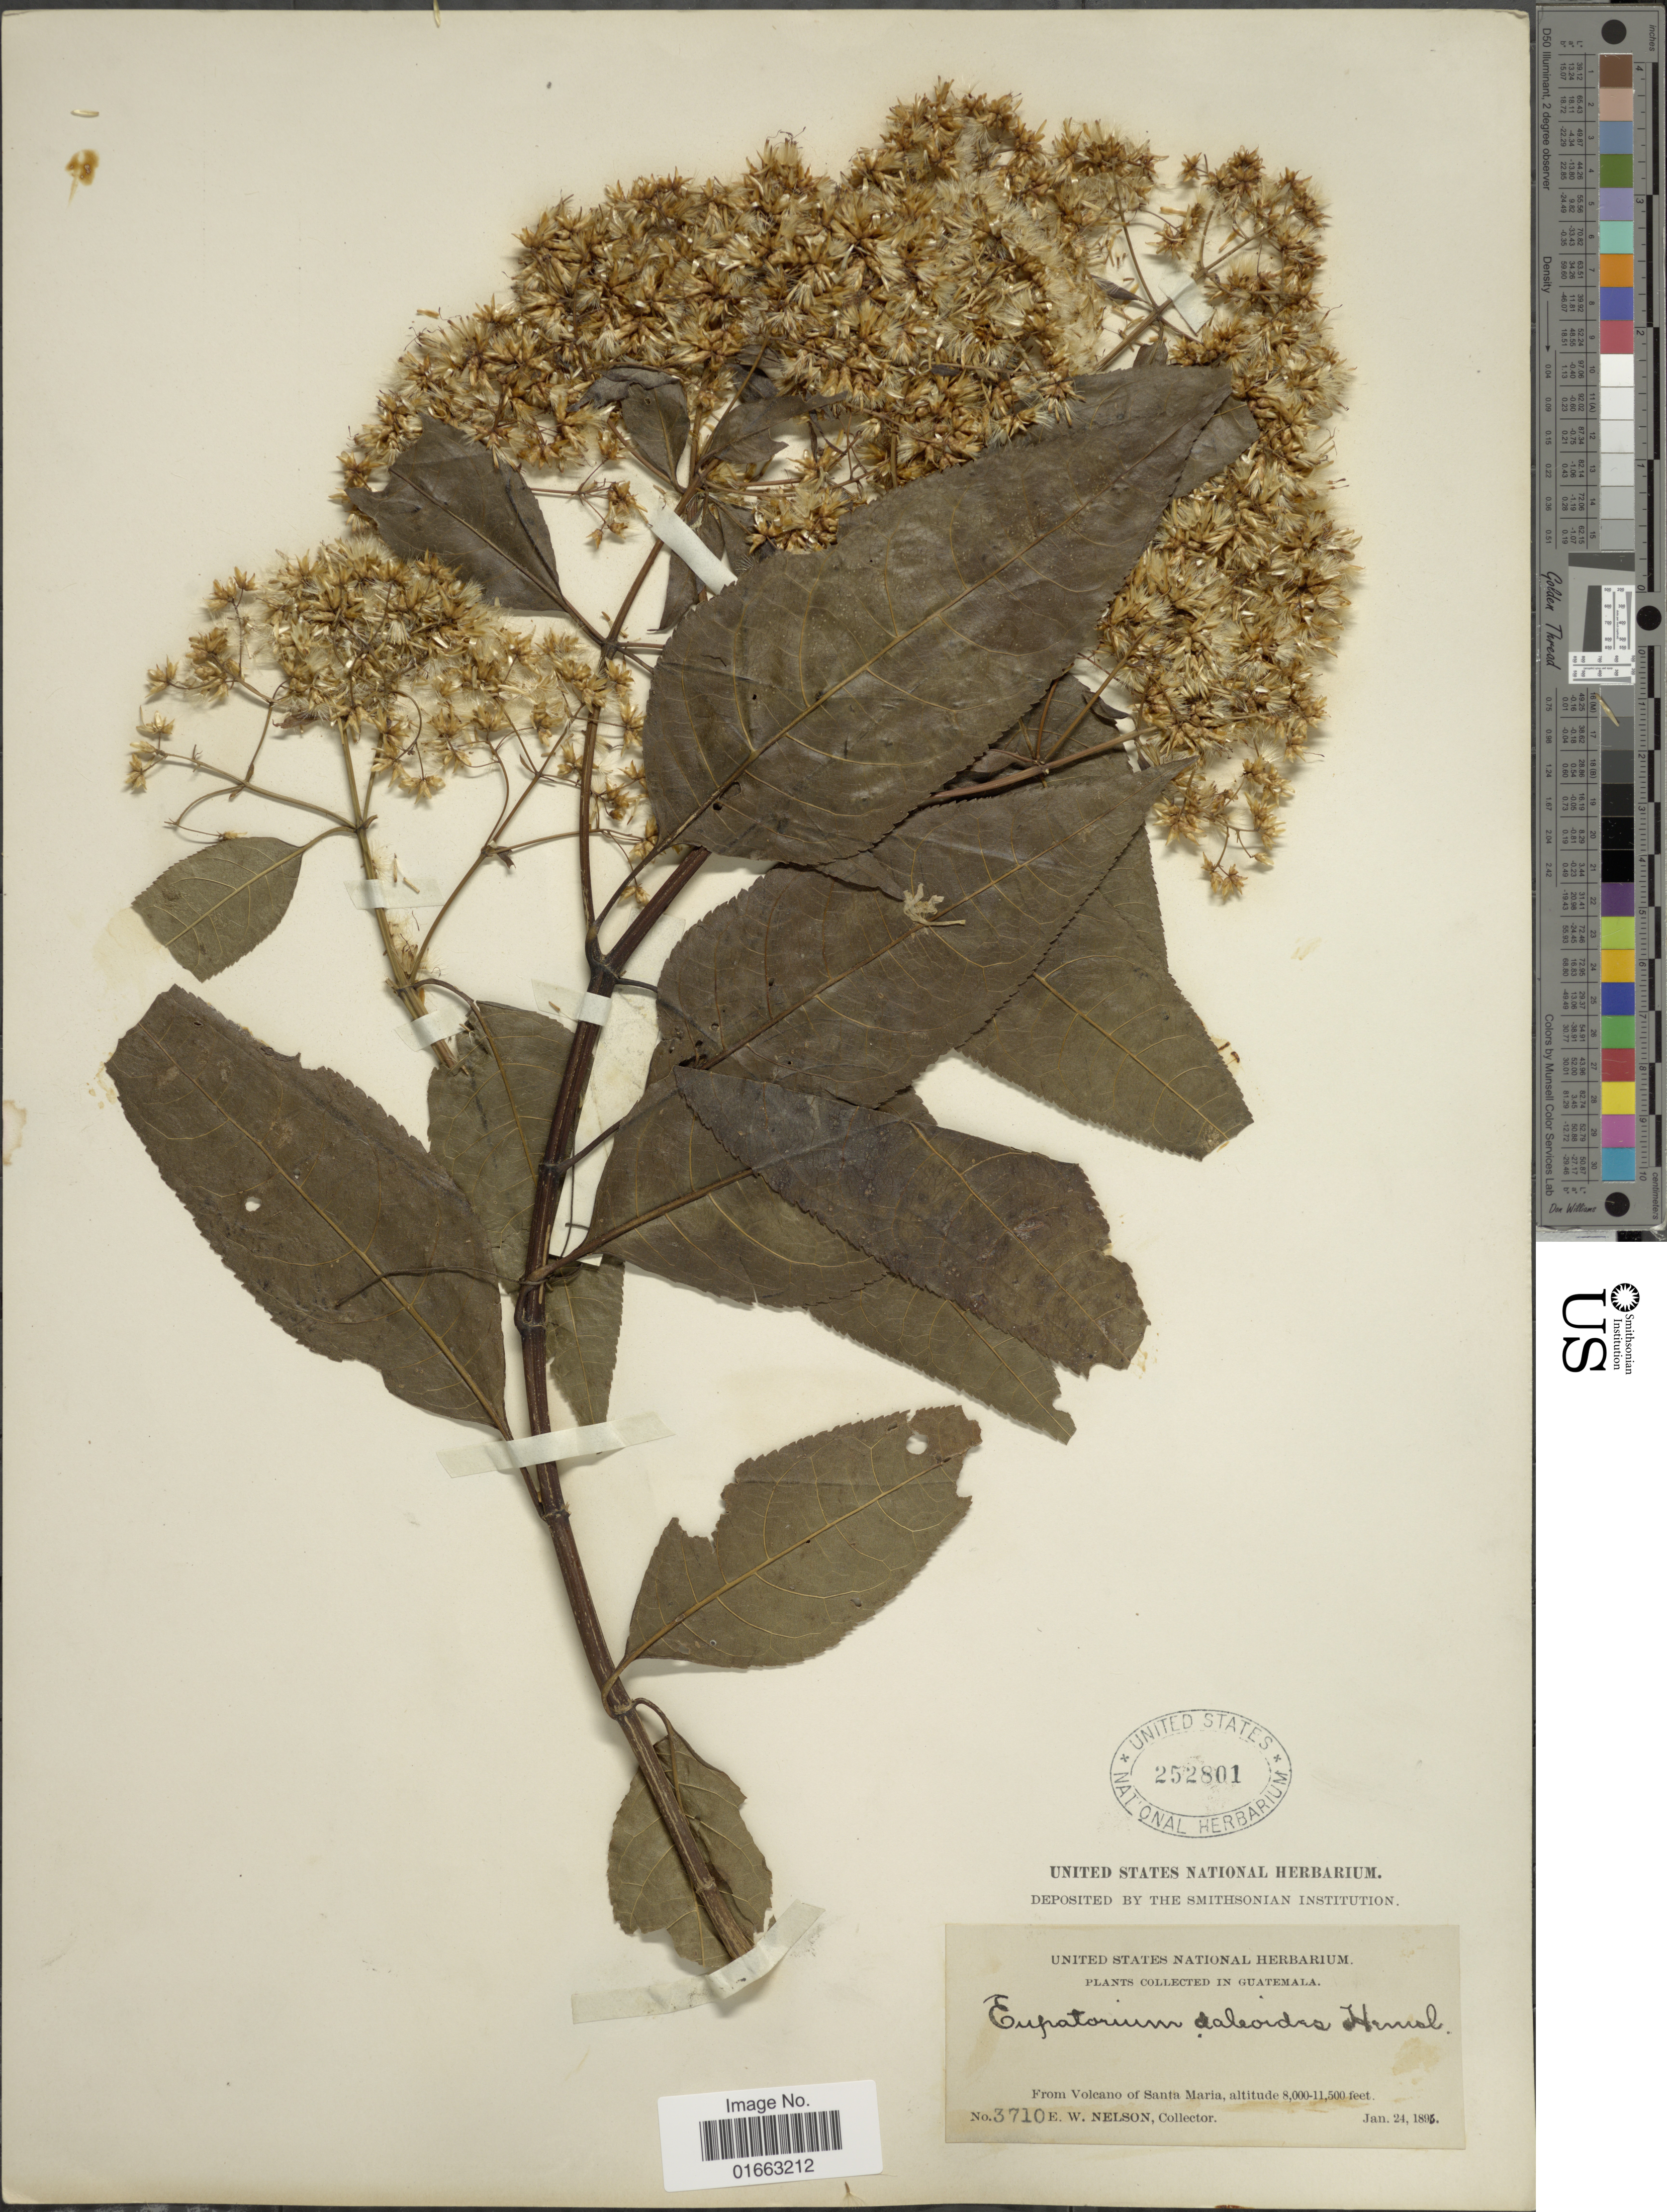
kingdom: Plantae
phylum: Tracheophyta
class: Magnoliopsida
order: Asterales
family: Asteraceae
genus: Critoniadelphus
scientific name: Critoniadelphus nubigenus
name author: (Benth.) R.M. King & H. Rob.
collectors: E. W. Nelson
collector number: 3710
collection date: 1893-01-24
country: Guatemala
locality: From Volcano of Santa Maria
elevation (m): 2438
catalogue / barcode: US 252801